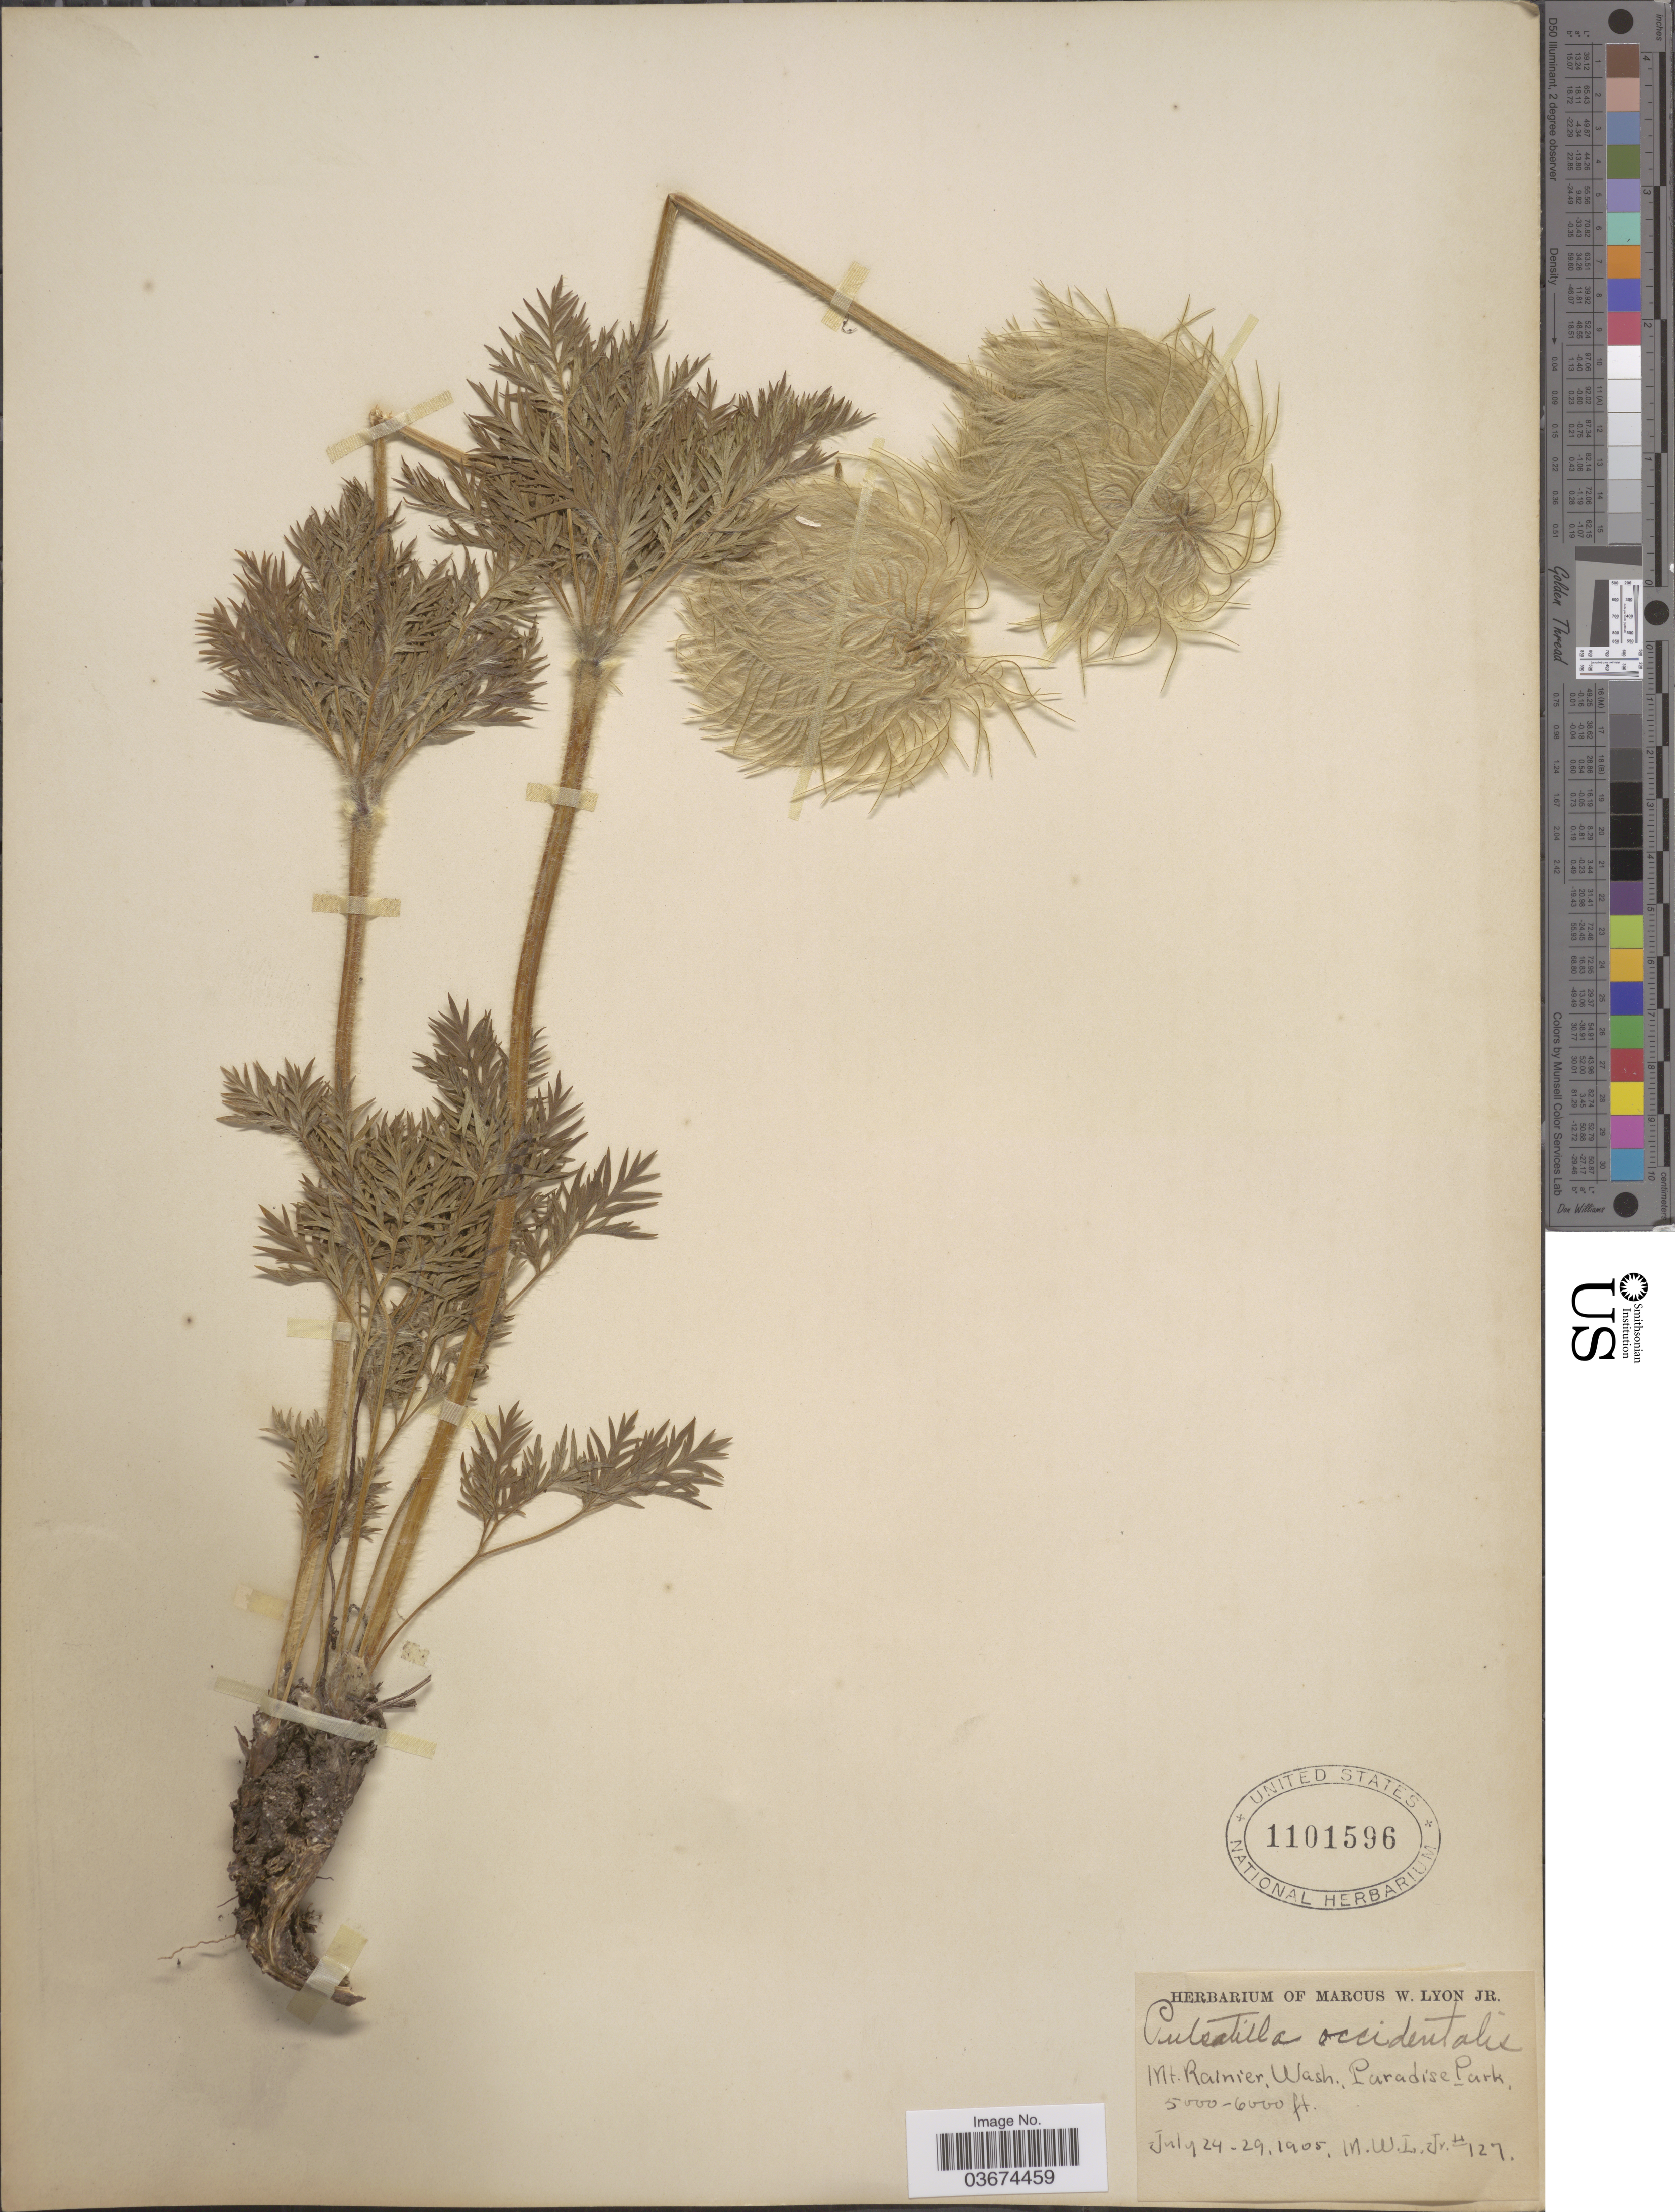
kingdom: Plantae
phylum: Tracheophyta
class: Magnoliopsida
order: Ranunculales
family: Ranunculaceae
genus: Pulsatilla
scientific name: Pulsatilla occidentalis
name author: (S. Watson) Freyn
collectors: M. W. Lyon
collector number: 127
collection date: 1905-07-24/1905-07-29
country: United States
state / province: Washington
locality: Mt. Rainier, Paradise Park.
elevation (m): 1524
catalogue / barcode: US 1101596